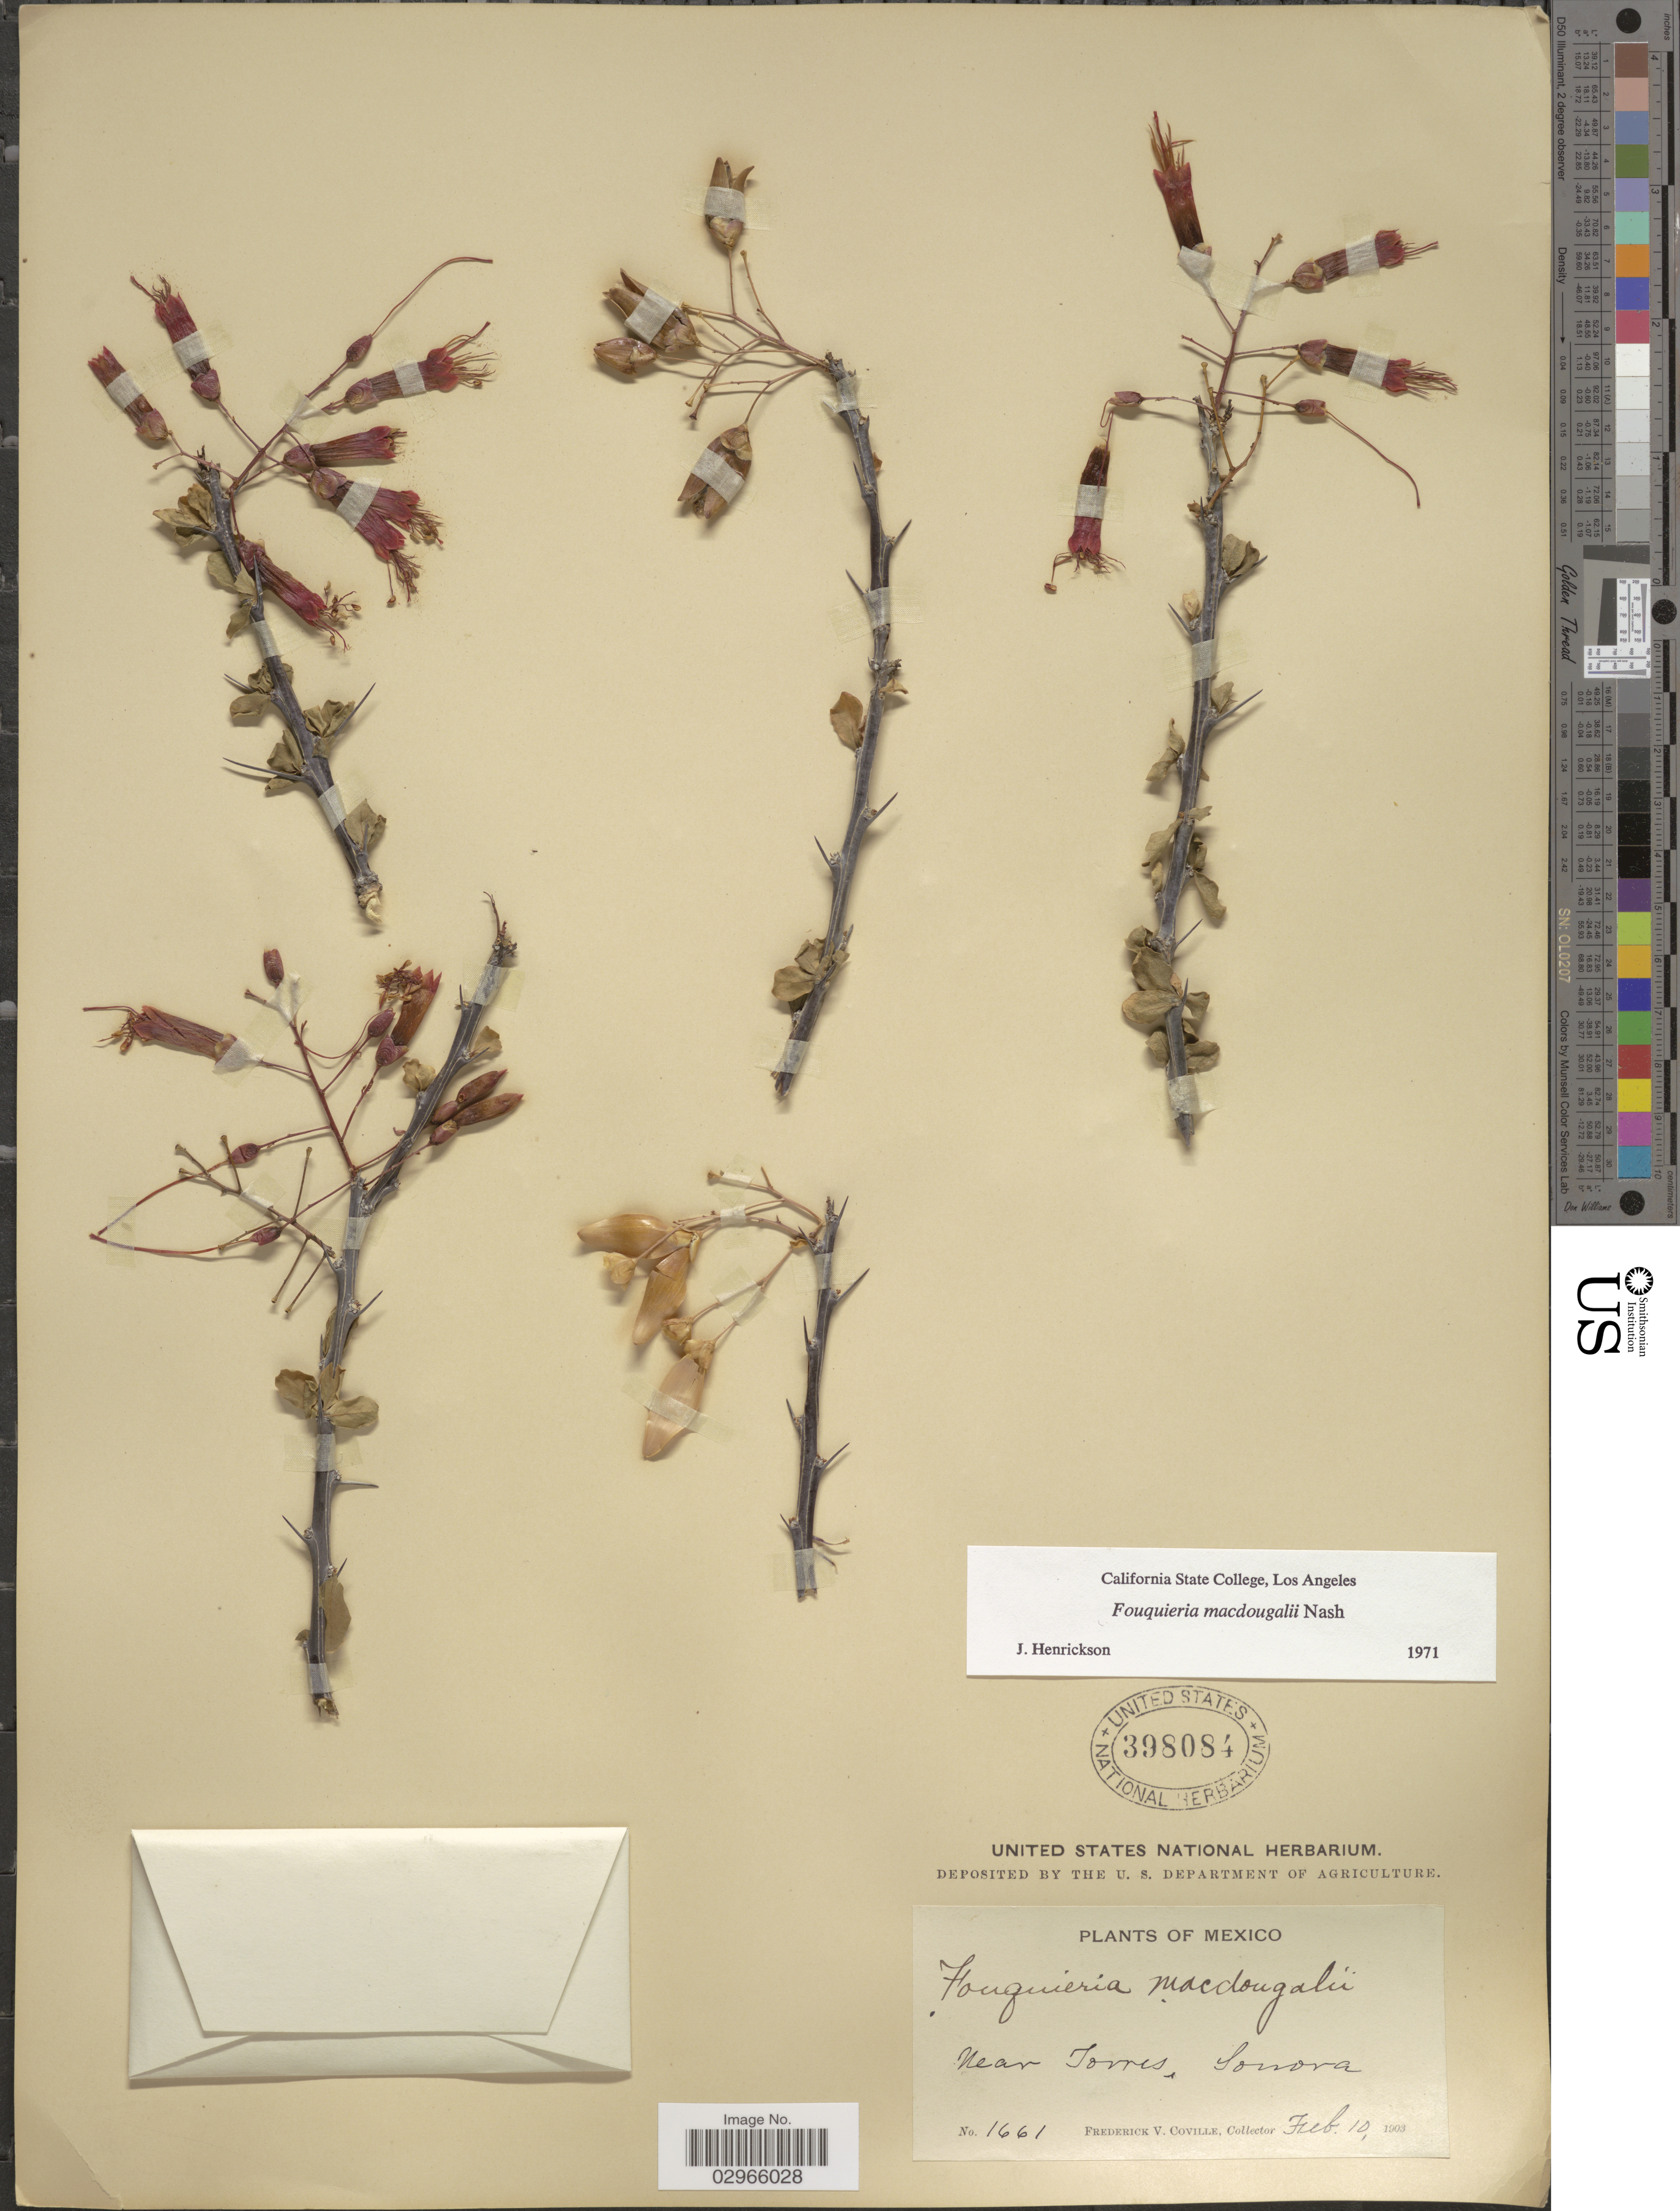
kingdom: Plantae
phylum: Tracheophyta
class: Magnoliopsida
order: Ericales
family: Fouquieriaceae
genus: Fouquieria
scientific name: Fouquieria macdougalii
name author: Nash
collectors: F. V. Coville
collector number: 1661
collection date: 1903-02-10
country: Mexico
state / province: Sonora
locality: Near Torres.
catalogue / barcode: US 398084